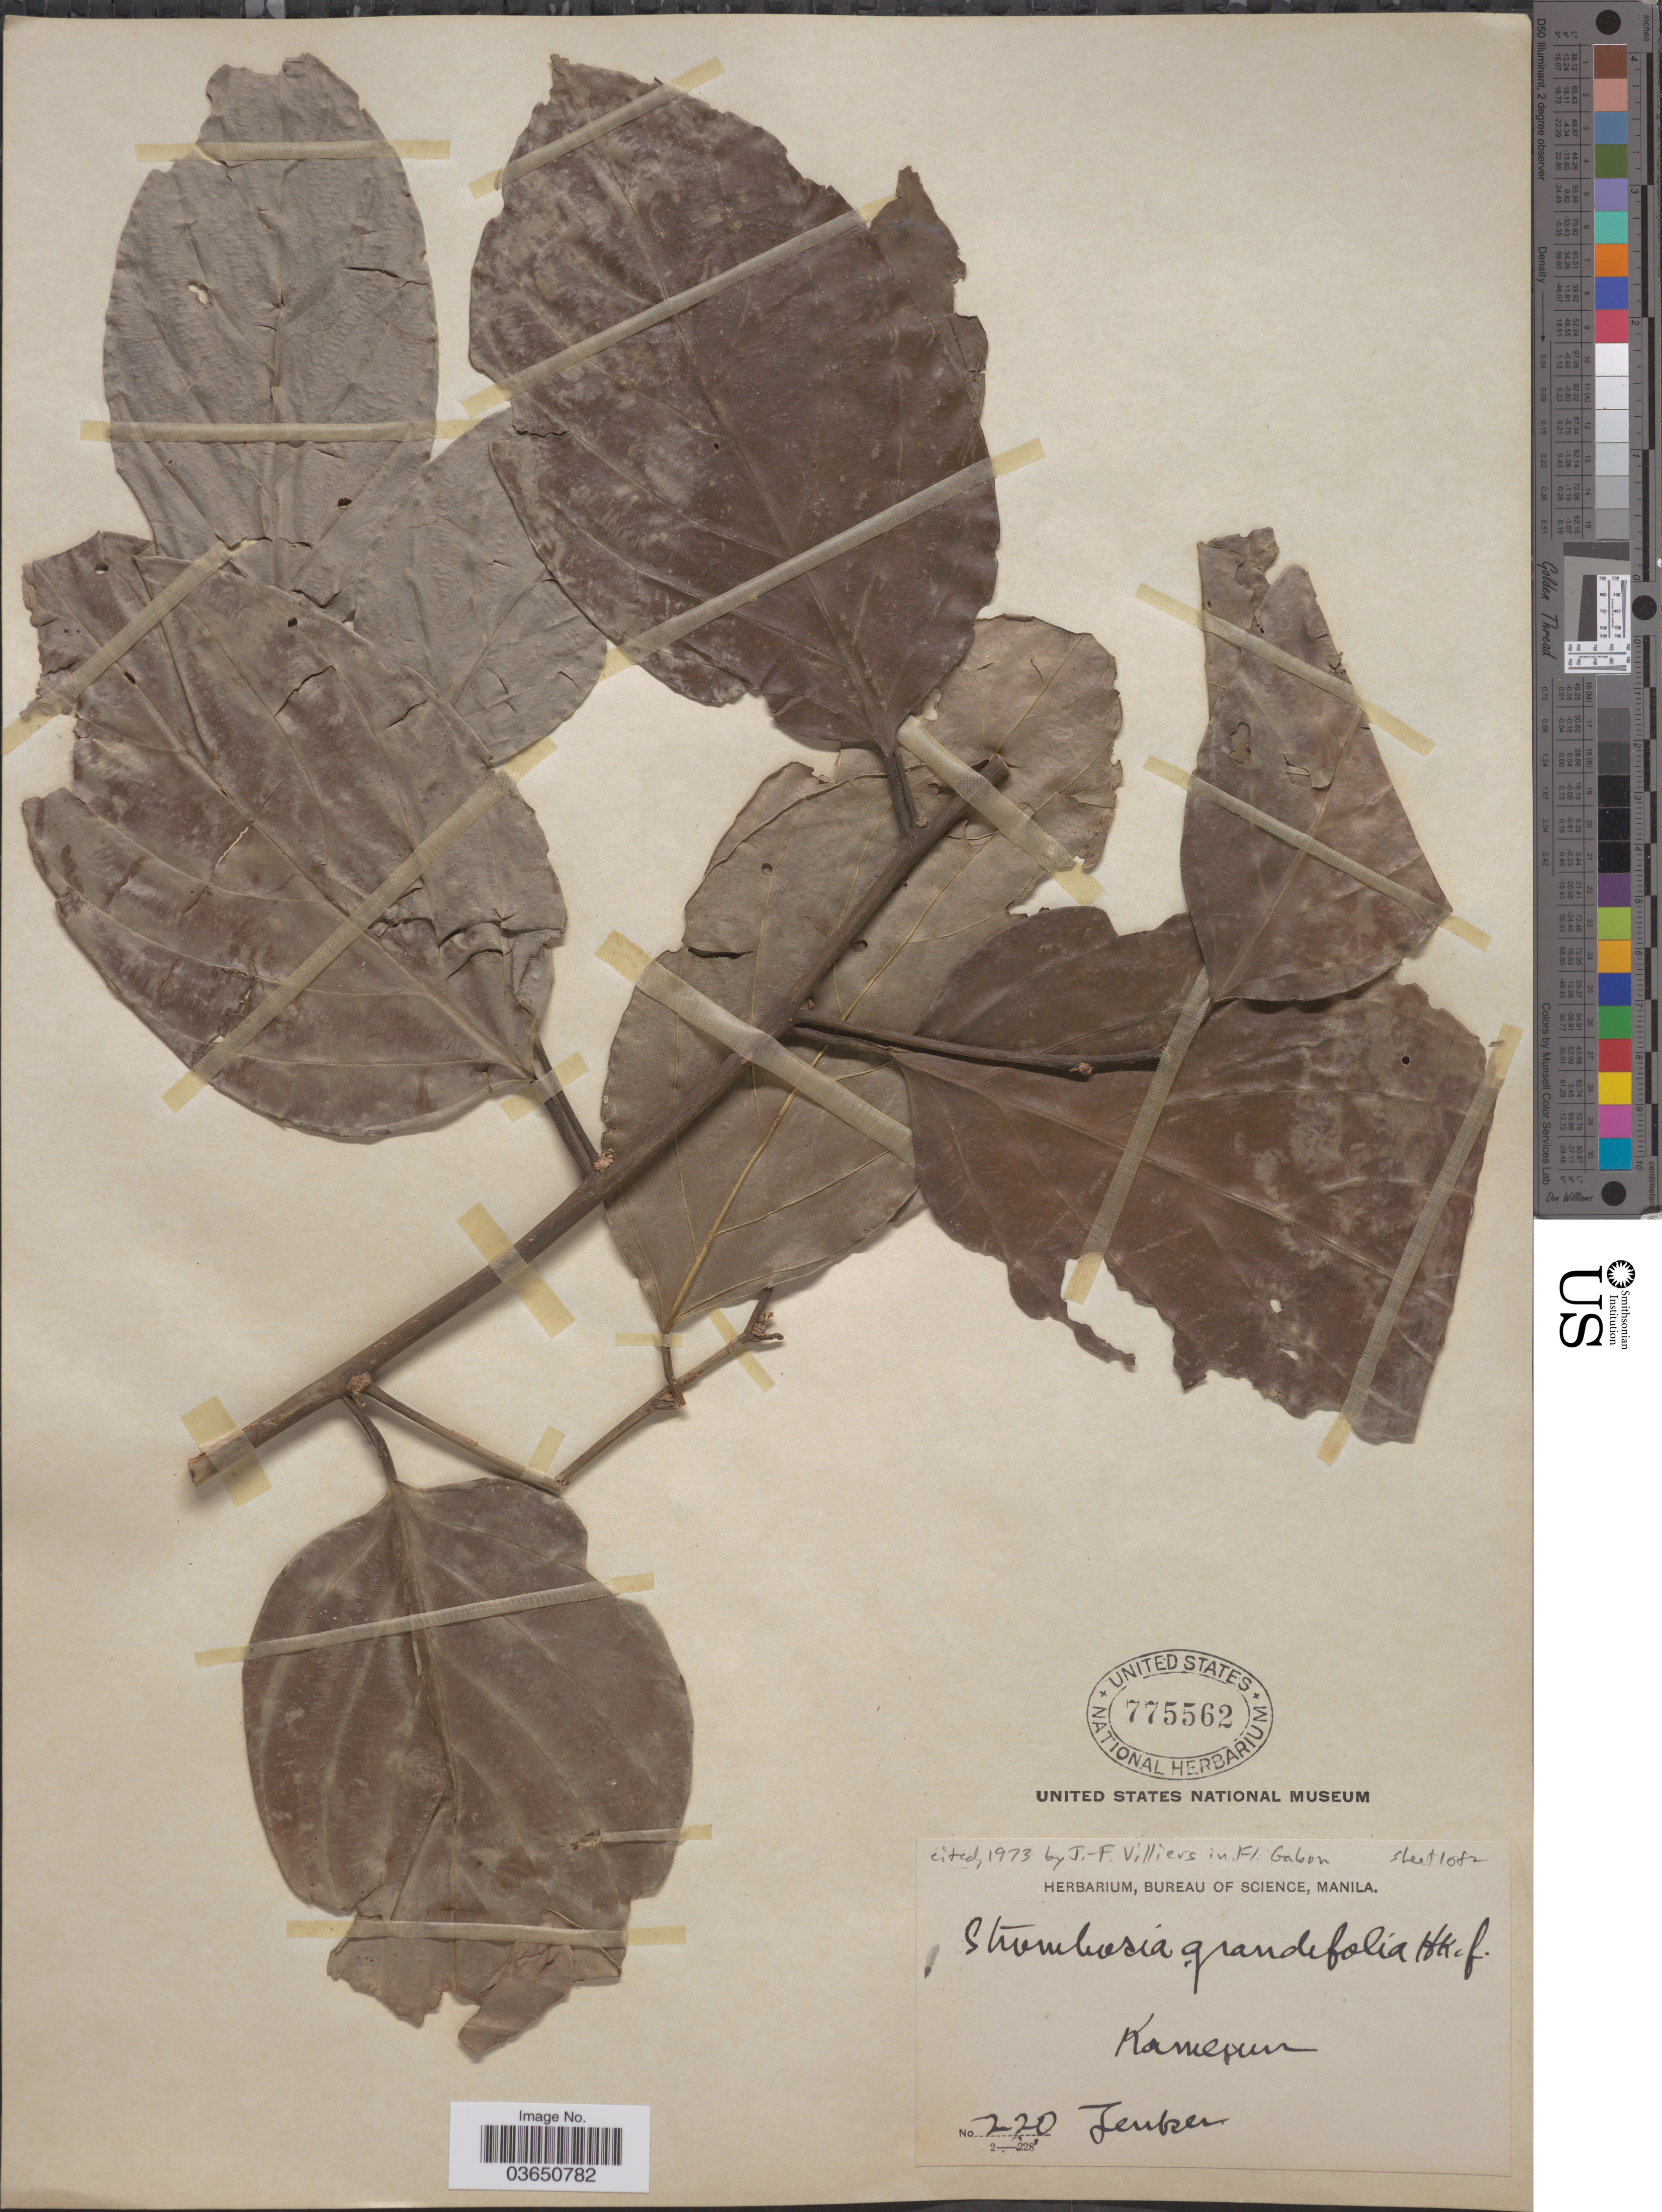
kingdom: Plantae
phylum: Tracheophyta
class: Magnoliopsida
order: Santalales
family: Strombosiaceae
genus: Strombosia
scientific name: Strombosia grandifolia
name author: Hook. f. ex Benth.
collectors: Zenker, --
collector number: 220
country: Cameroon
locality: Kamerun.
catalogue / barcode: US 775562